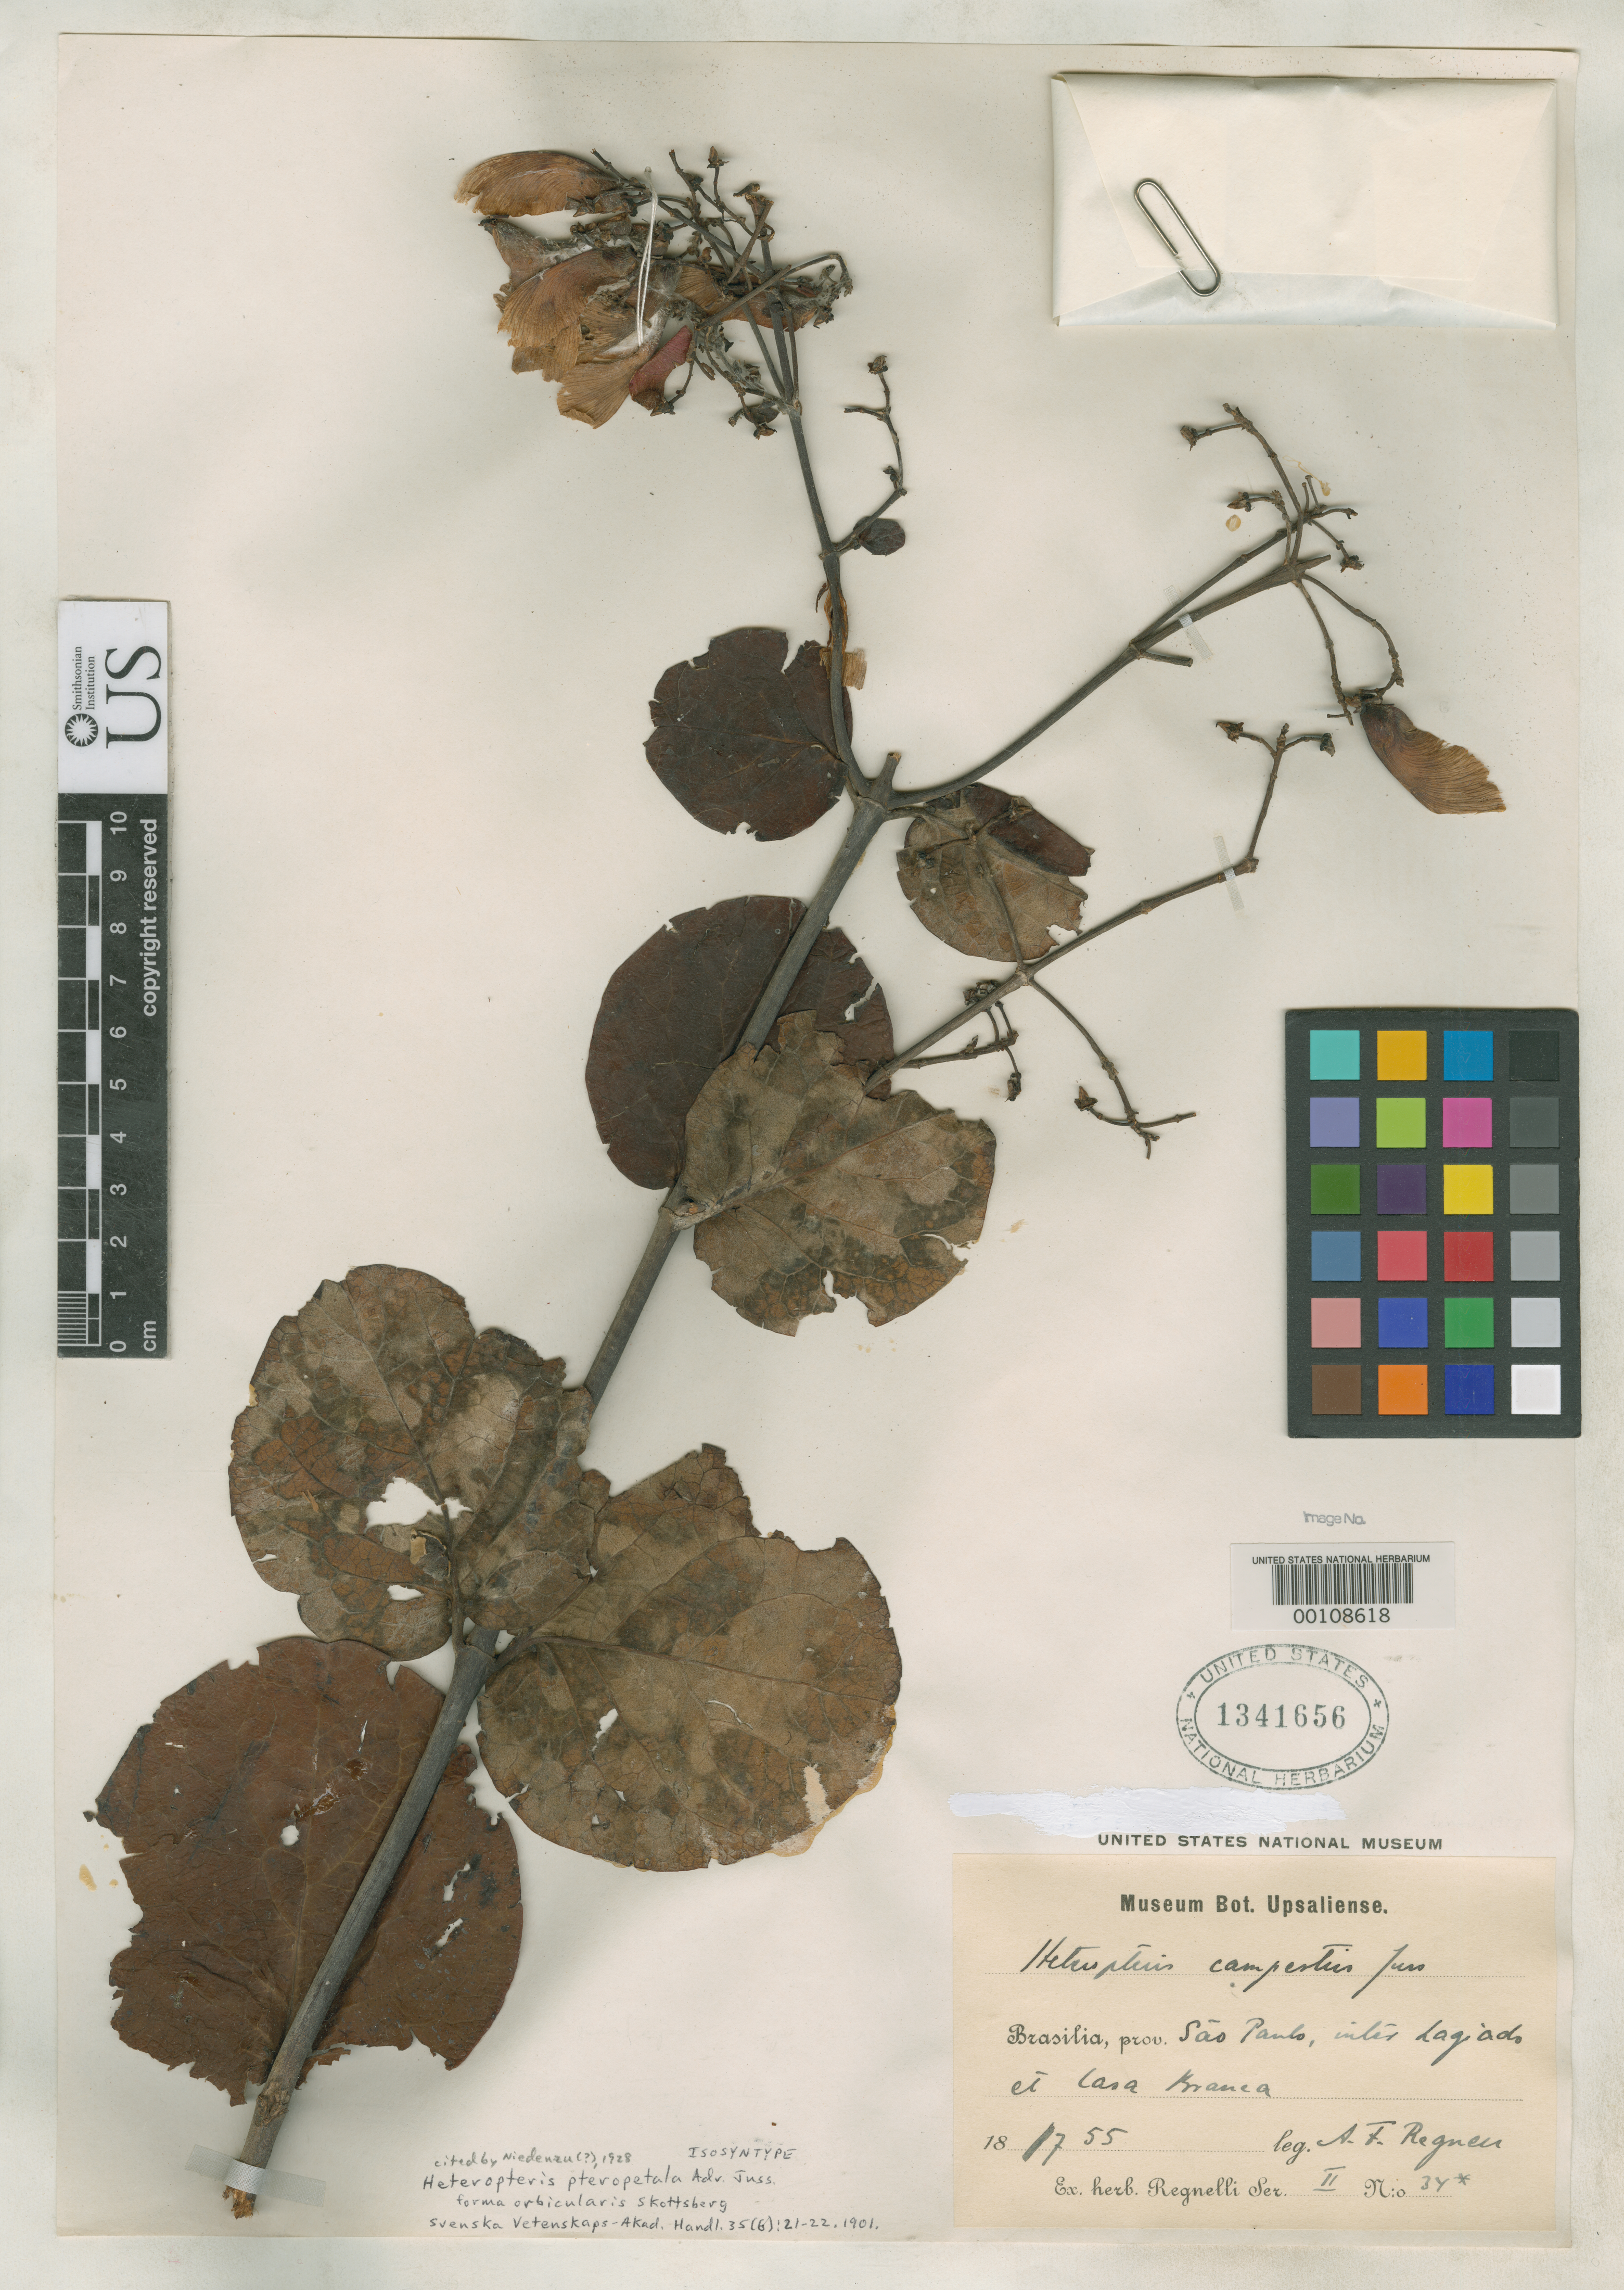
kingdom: Plantae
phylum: Tracheophyta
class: Magnoliopsida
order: Malpighiales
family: Malpighiaceae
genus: Heteropterys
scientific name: Heteropterys pteropetala f. orbicularis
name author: Skottsb.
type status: Isosyntype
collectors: A. F. Regnell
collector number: Regn. Hb. Ser. II, 34.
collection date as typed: Jul 1855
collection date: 1855-07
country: Brazil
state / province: São Paulo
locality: Lagiado et Lasa Branea.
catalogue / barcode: US 1341656